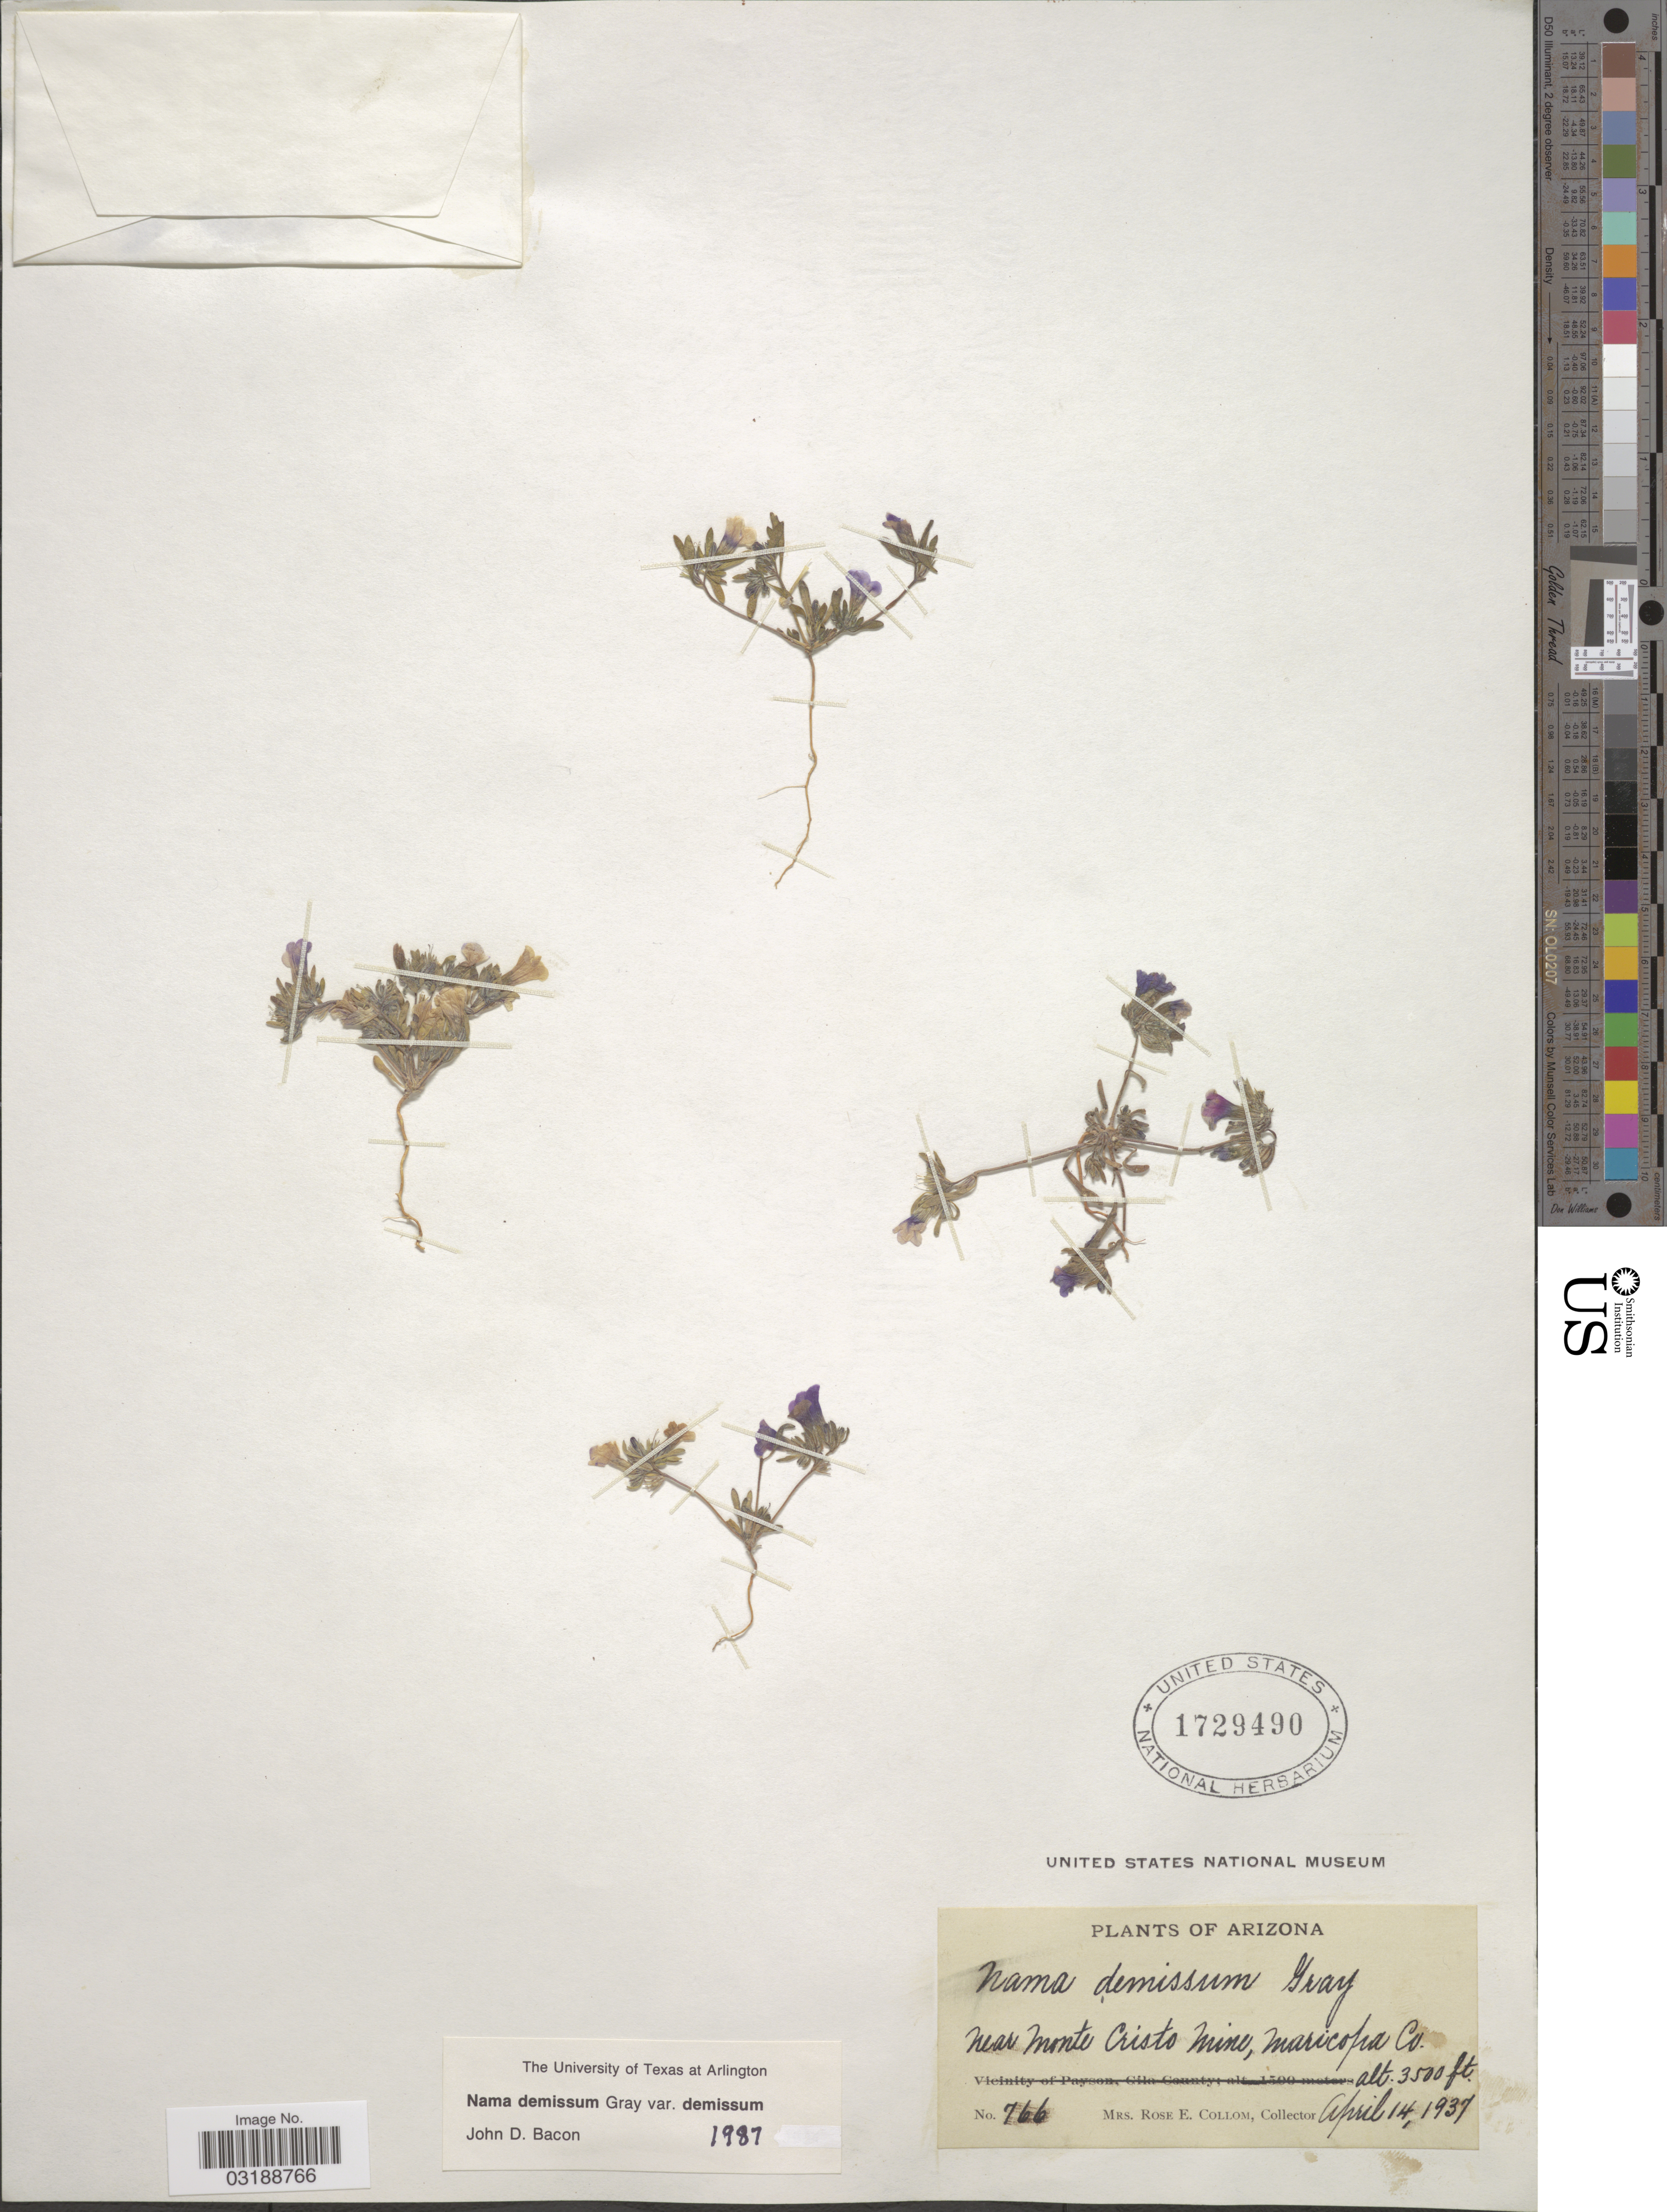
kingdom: Plantae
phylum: Tracheophyta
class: Magnoliopsida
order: Boraginales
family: Namaceae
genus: Nama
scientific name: Nama demissa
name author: A. Gray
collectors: R. E. Collom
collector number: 766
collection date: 1937-04-14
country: United States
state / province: Arizona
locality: Near Monte Cristo Mine, Maricopa Co.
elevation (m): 1067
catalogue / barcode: US 1729490